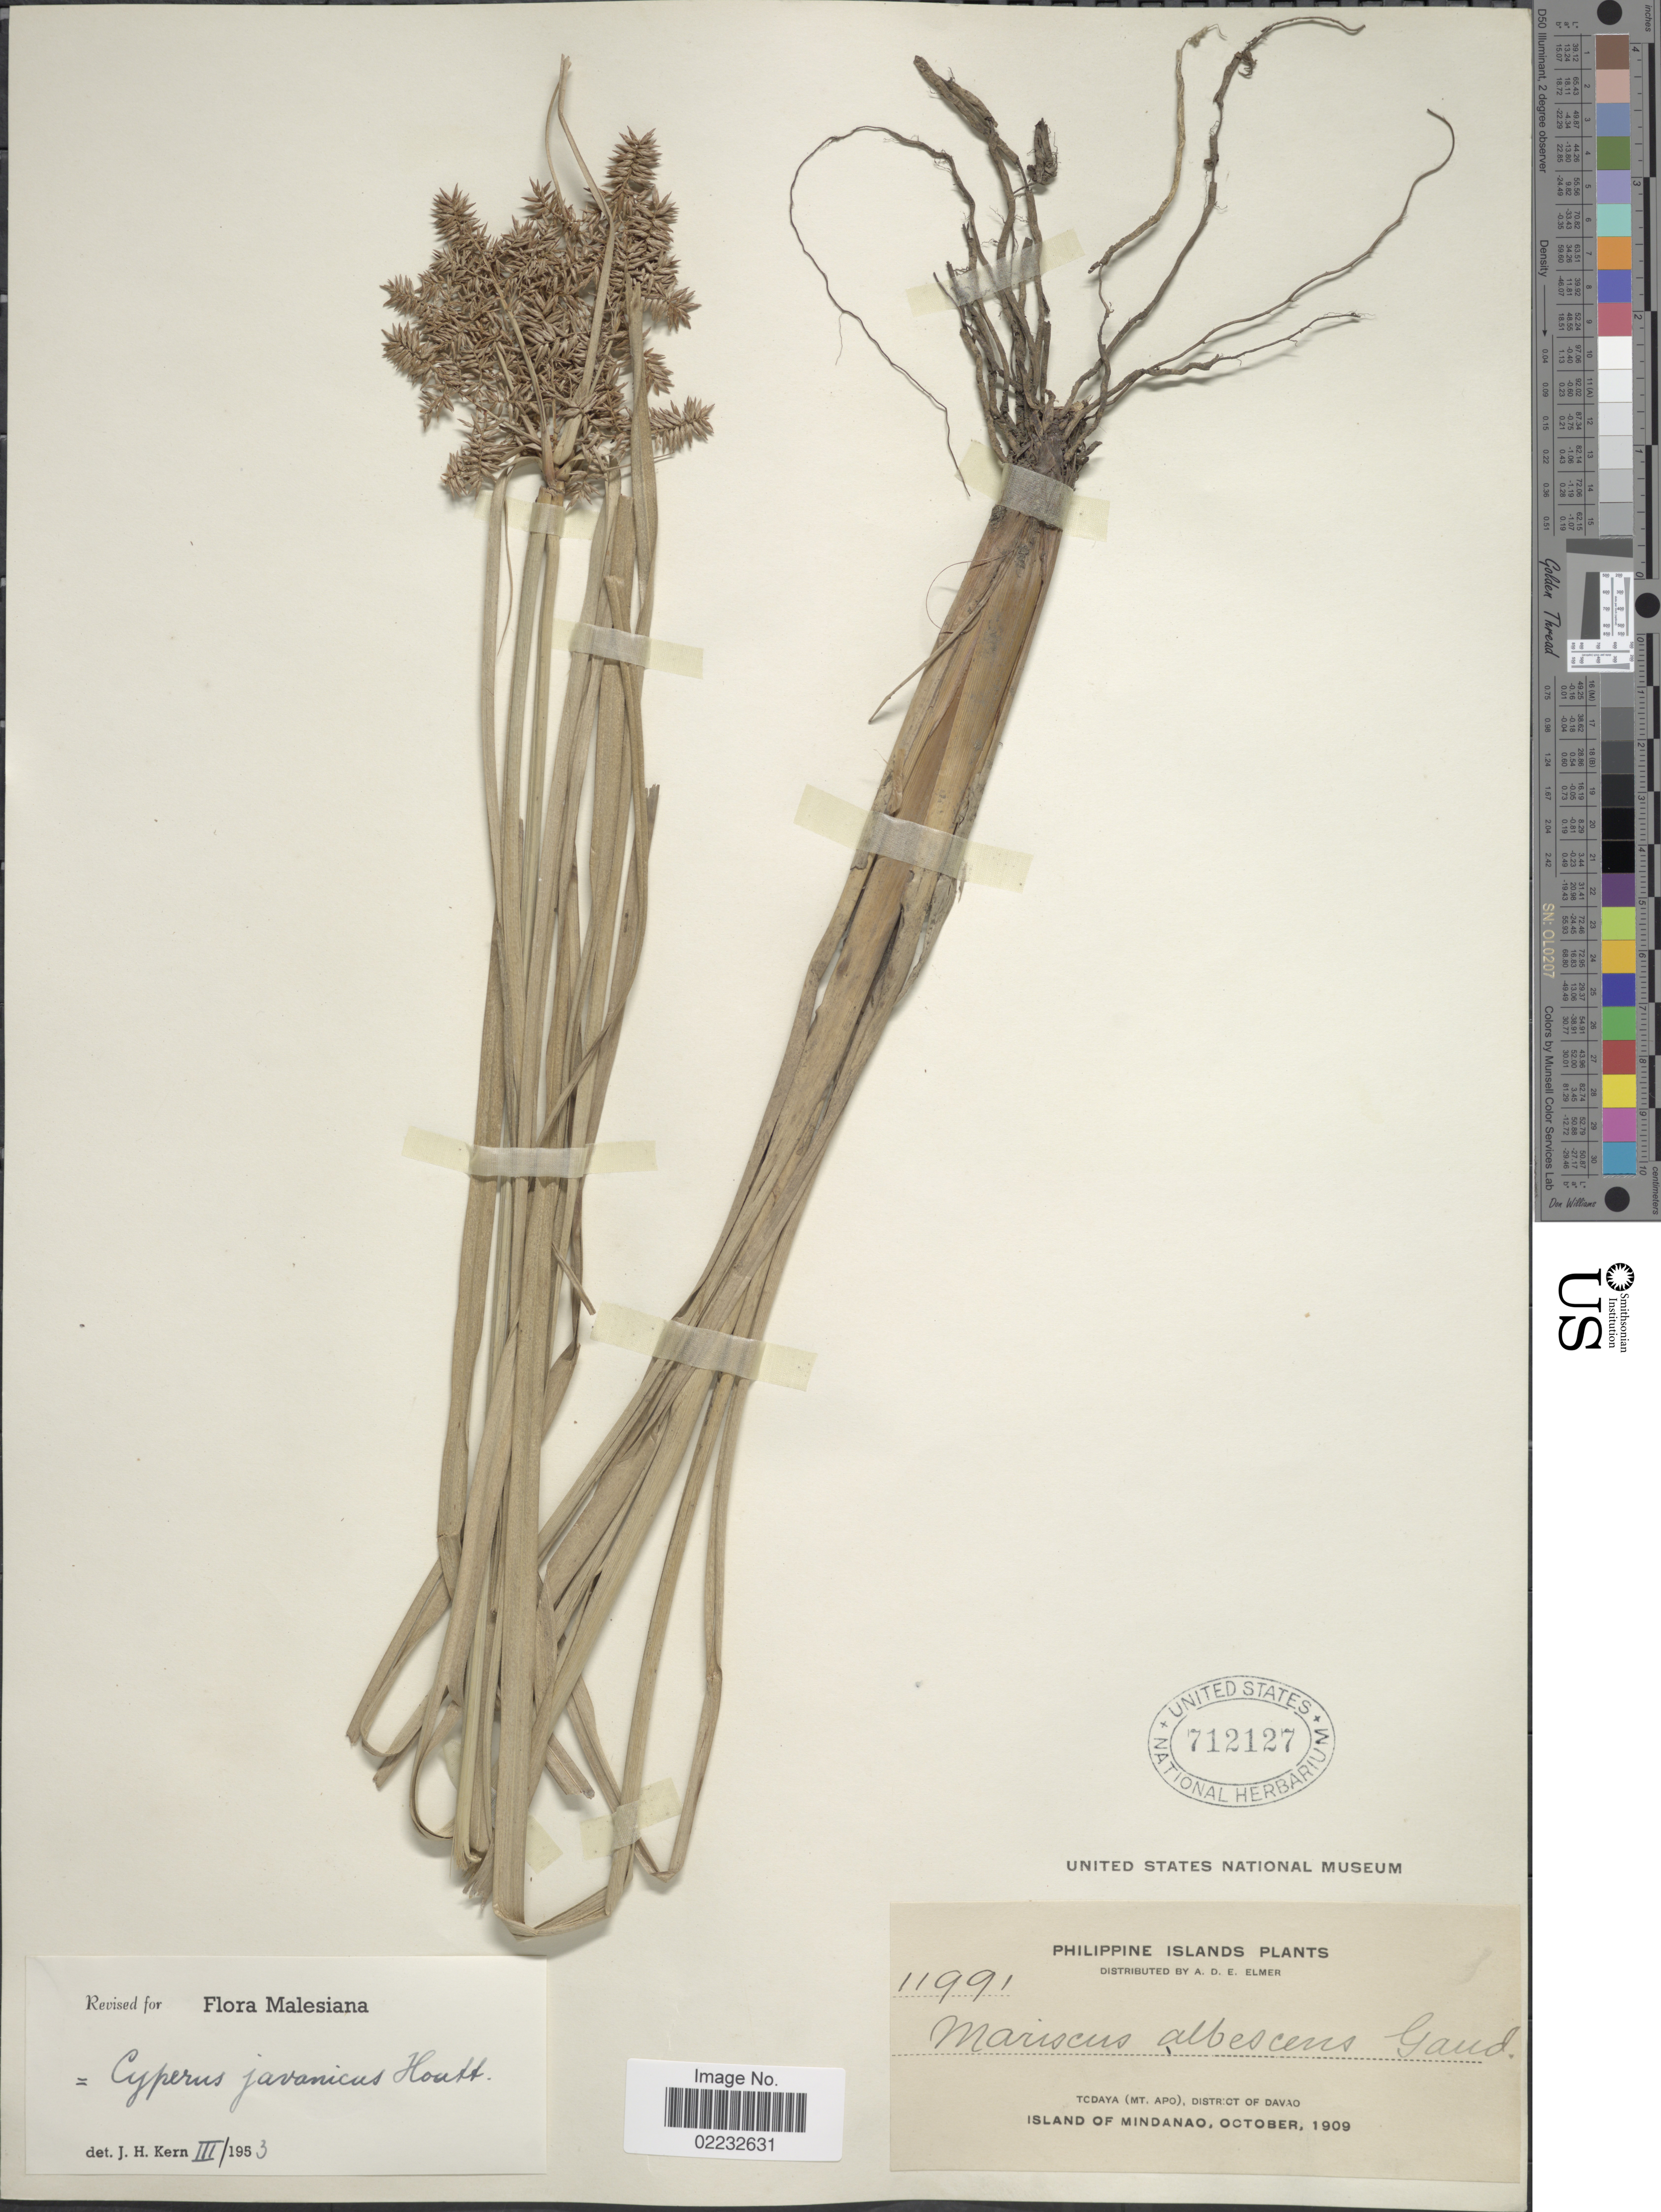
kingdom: Plantae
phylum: Tracheophyta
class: Liliopsida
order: Poales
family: Cyperaceae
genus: Cyperus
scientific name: Cyperus javanicus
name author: Houtt.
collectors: A. D. E. Elmer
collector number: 11991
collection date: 1909-10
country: Philippines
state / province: Davao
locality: Todaya (Mt. Apo). Island of Mindanao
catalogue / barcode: US 712127